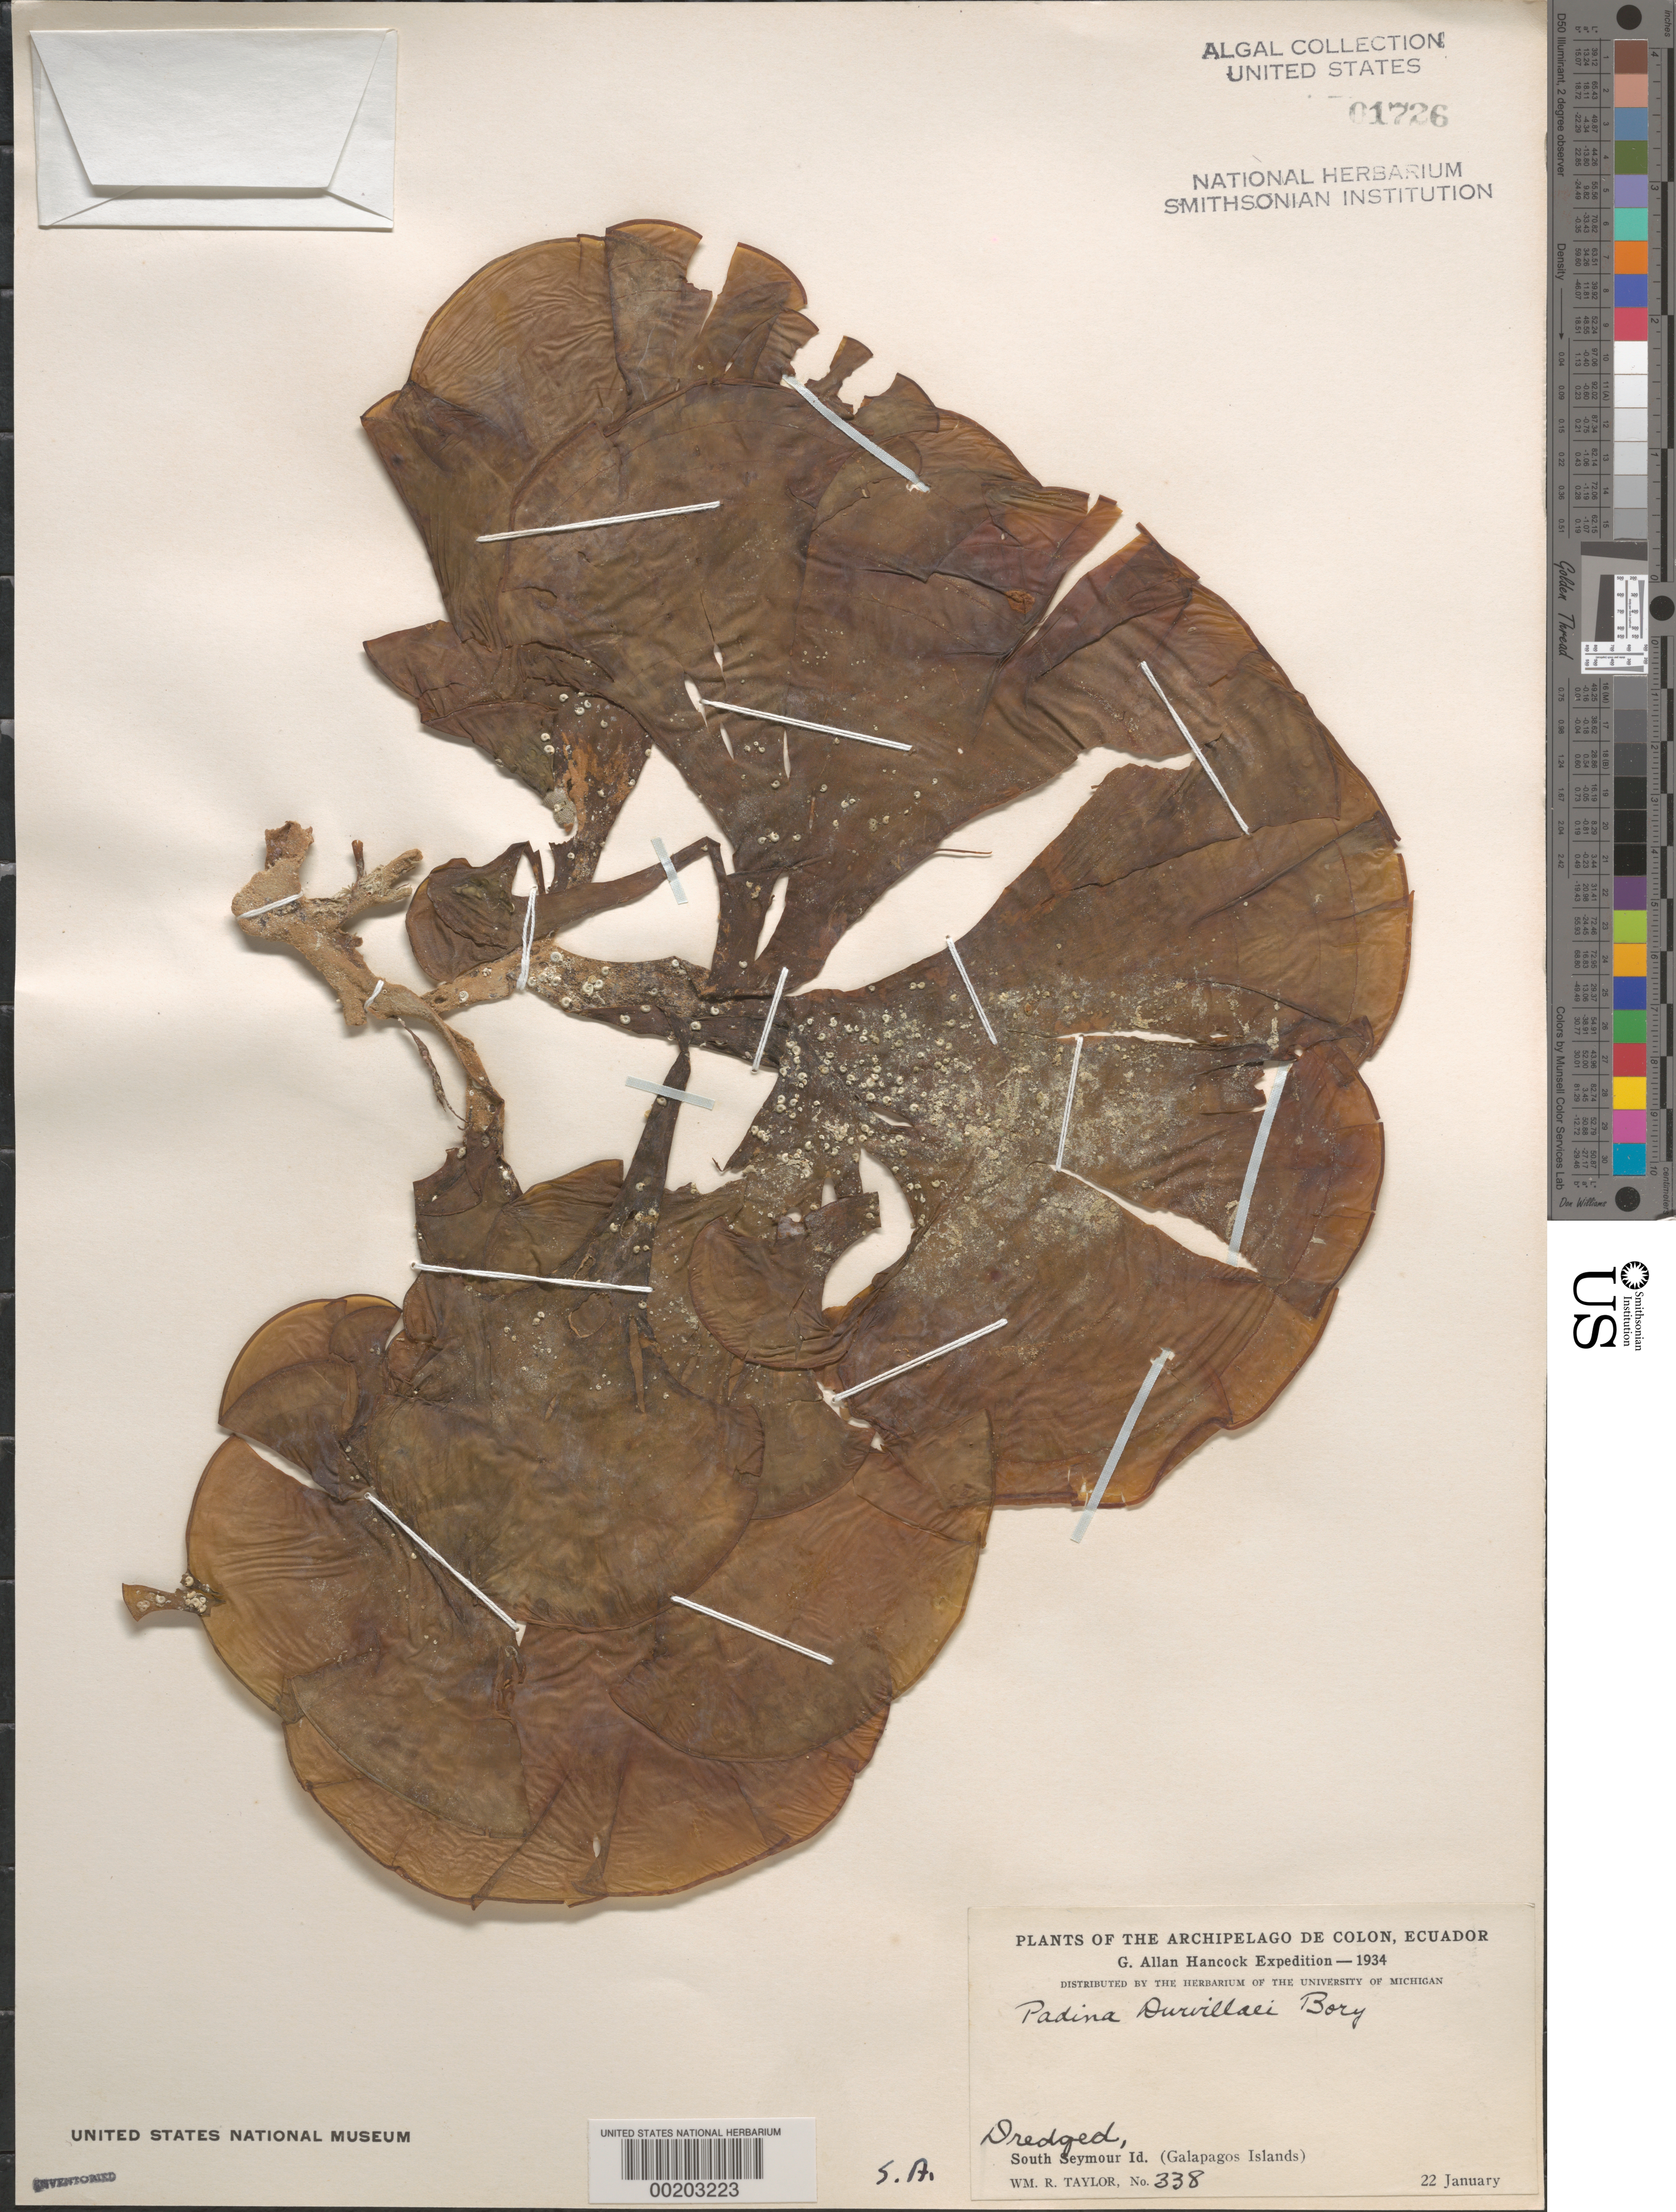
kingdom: Chromista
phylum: Ochrophyta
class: Phaeophyceae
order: Dictyotales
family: Dictyotaceae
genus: Padina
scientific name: Padina durvillaei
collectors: W. R. Taylor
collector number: WRT 34-338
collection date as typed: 22 Jan 1934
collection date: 1934-01-22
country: Ecuador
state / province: Colón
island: Baltra [South Seymour]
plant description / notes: G. Allan Hancock Expedition, 1934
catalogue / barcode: US 1726